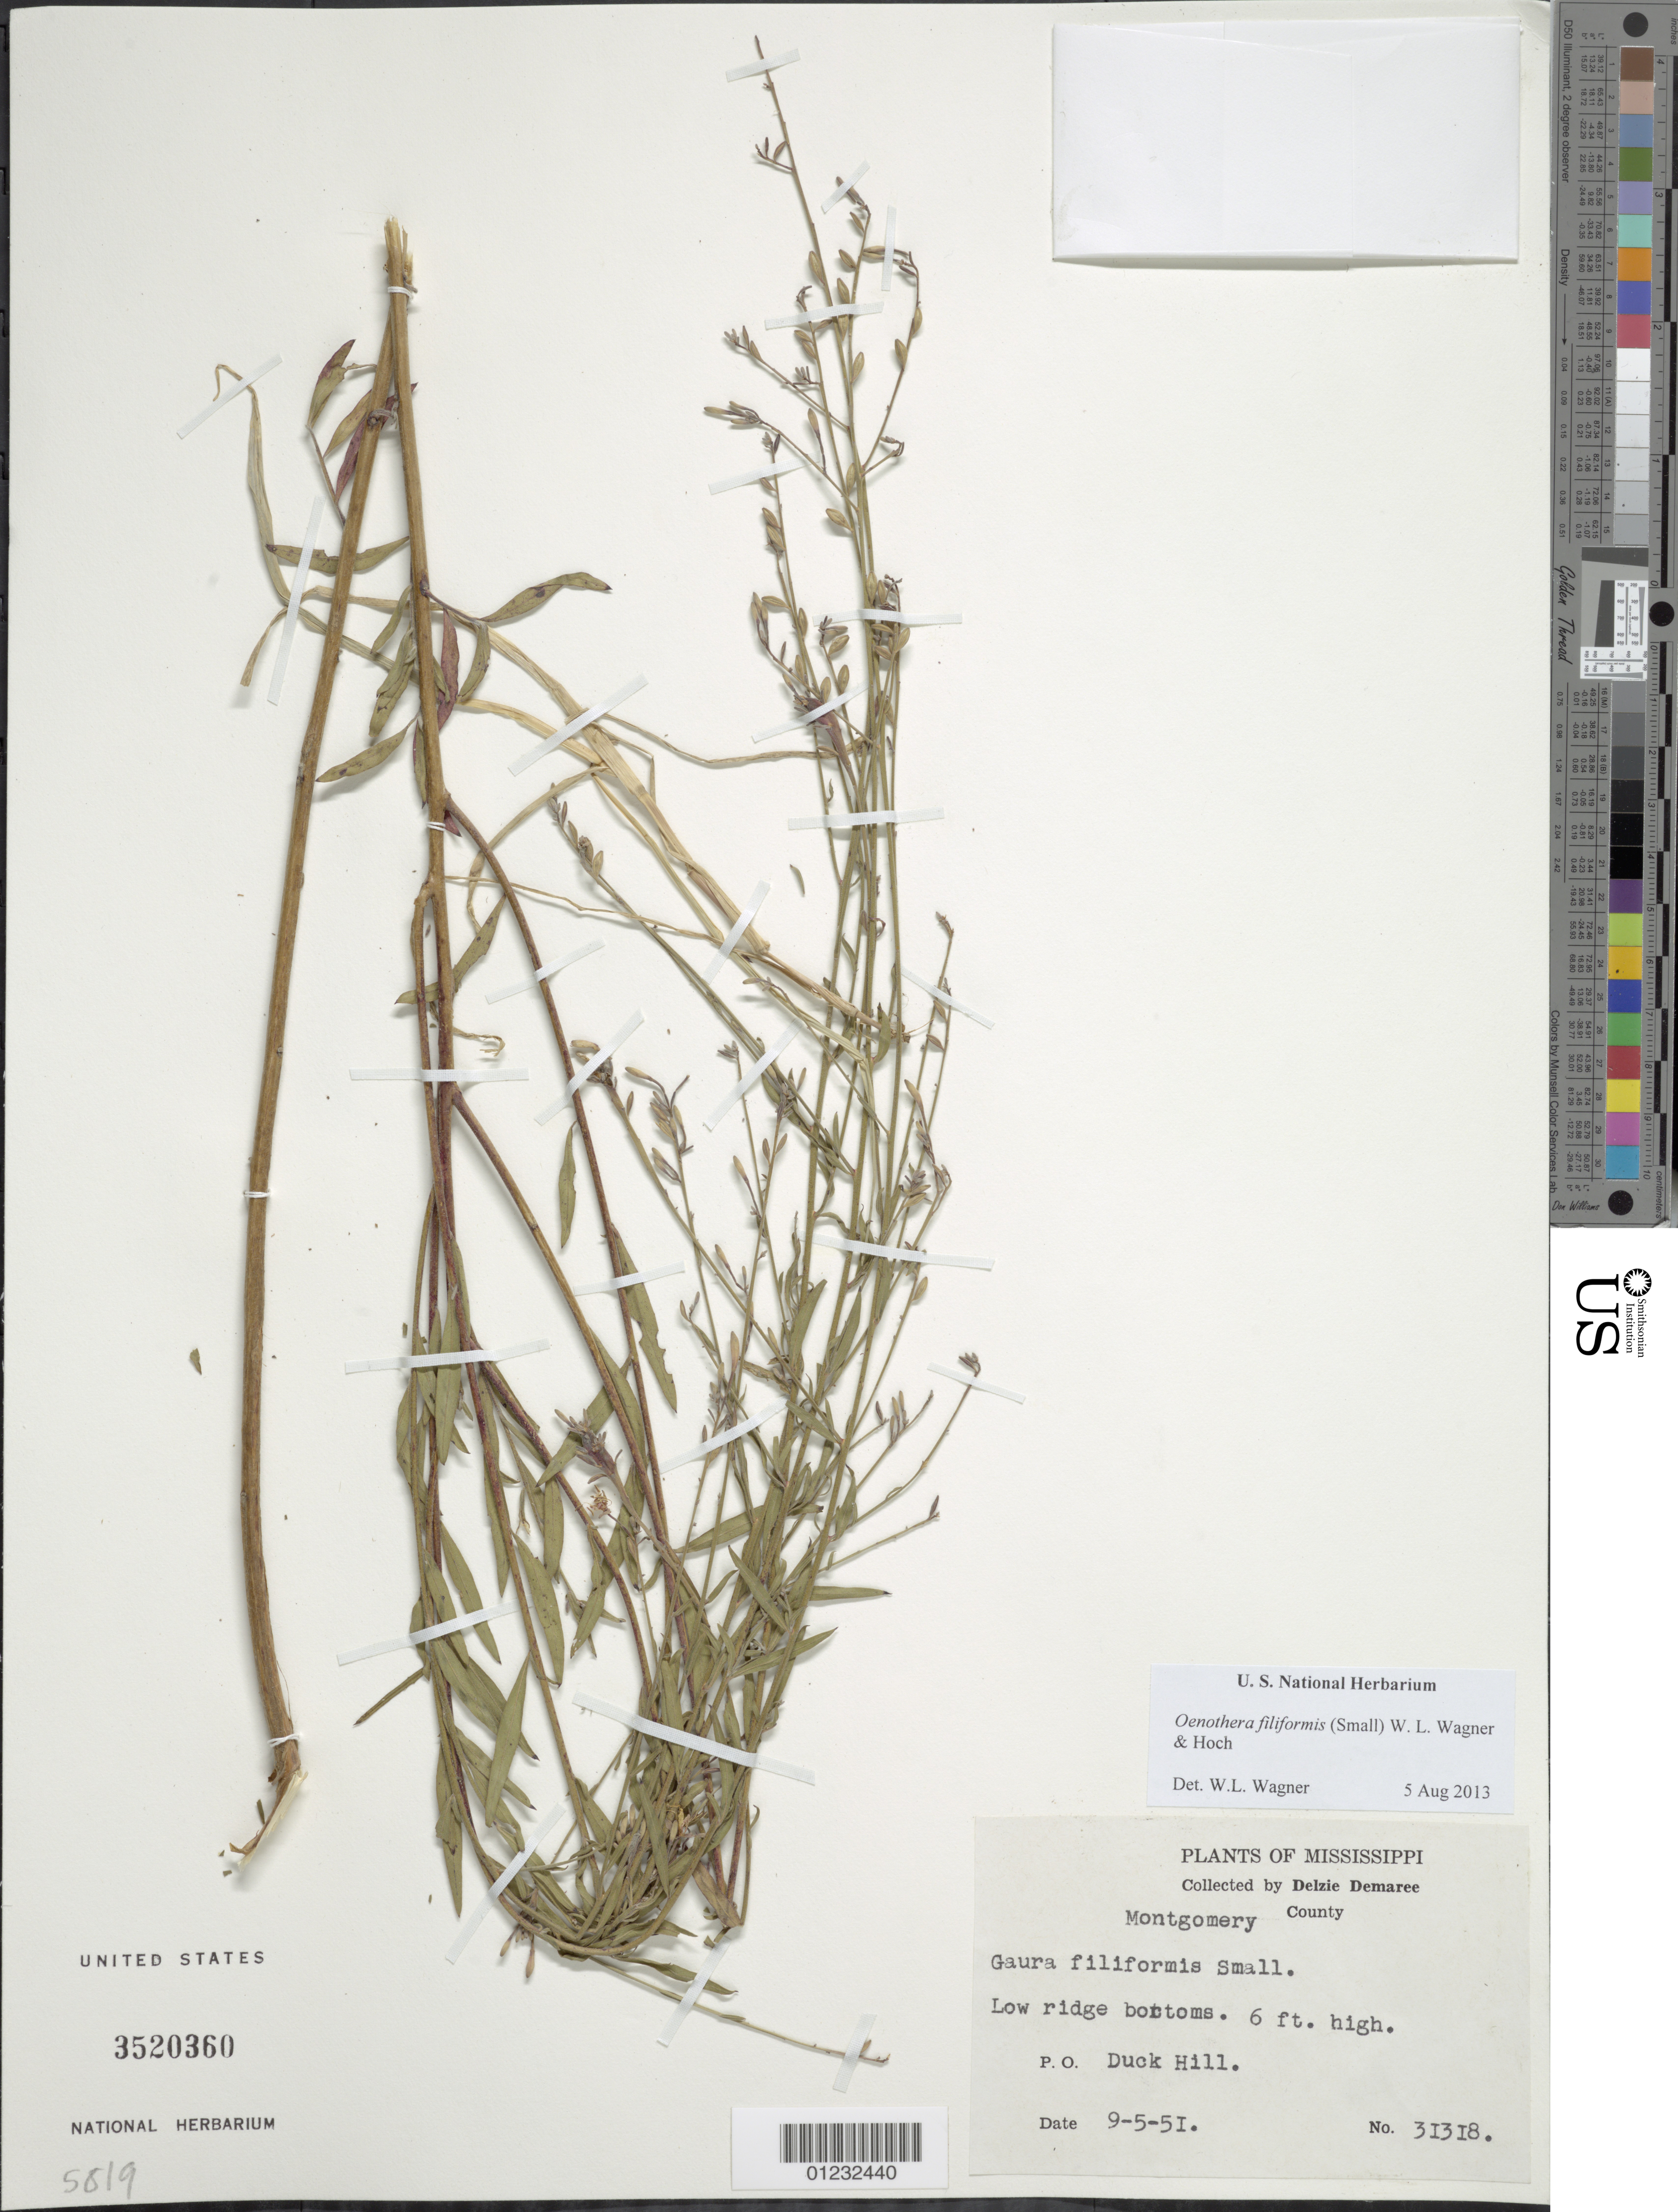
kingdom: Plantae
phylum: Tracheophyta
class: Magnoliopsida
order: Myrtales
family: Onagraceae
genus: Oenothera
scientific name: Oenothera filiformis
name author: (Small) W.L. Wagner & Hoch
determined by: Wagner, W. L., (BOT), Smithsonian Institution - National Museum of Natural History (UNITED STATES)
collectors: D. Demaree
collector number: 31318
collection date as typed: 9-5-51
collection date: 1951-05-09 or 1951-09-05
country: United States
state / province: Mississippi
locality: Duck Hill.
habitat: Low ridge bottoms.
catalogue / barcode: US 3520360